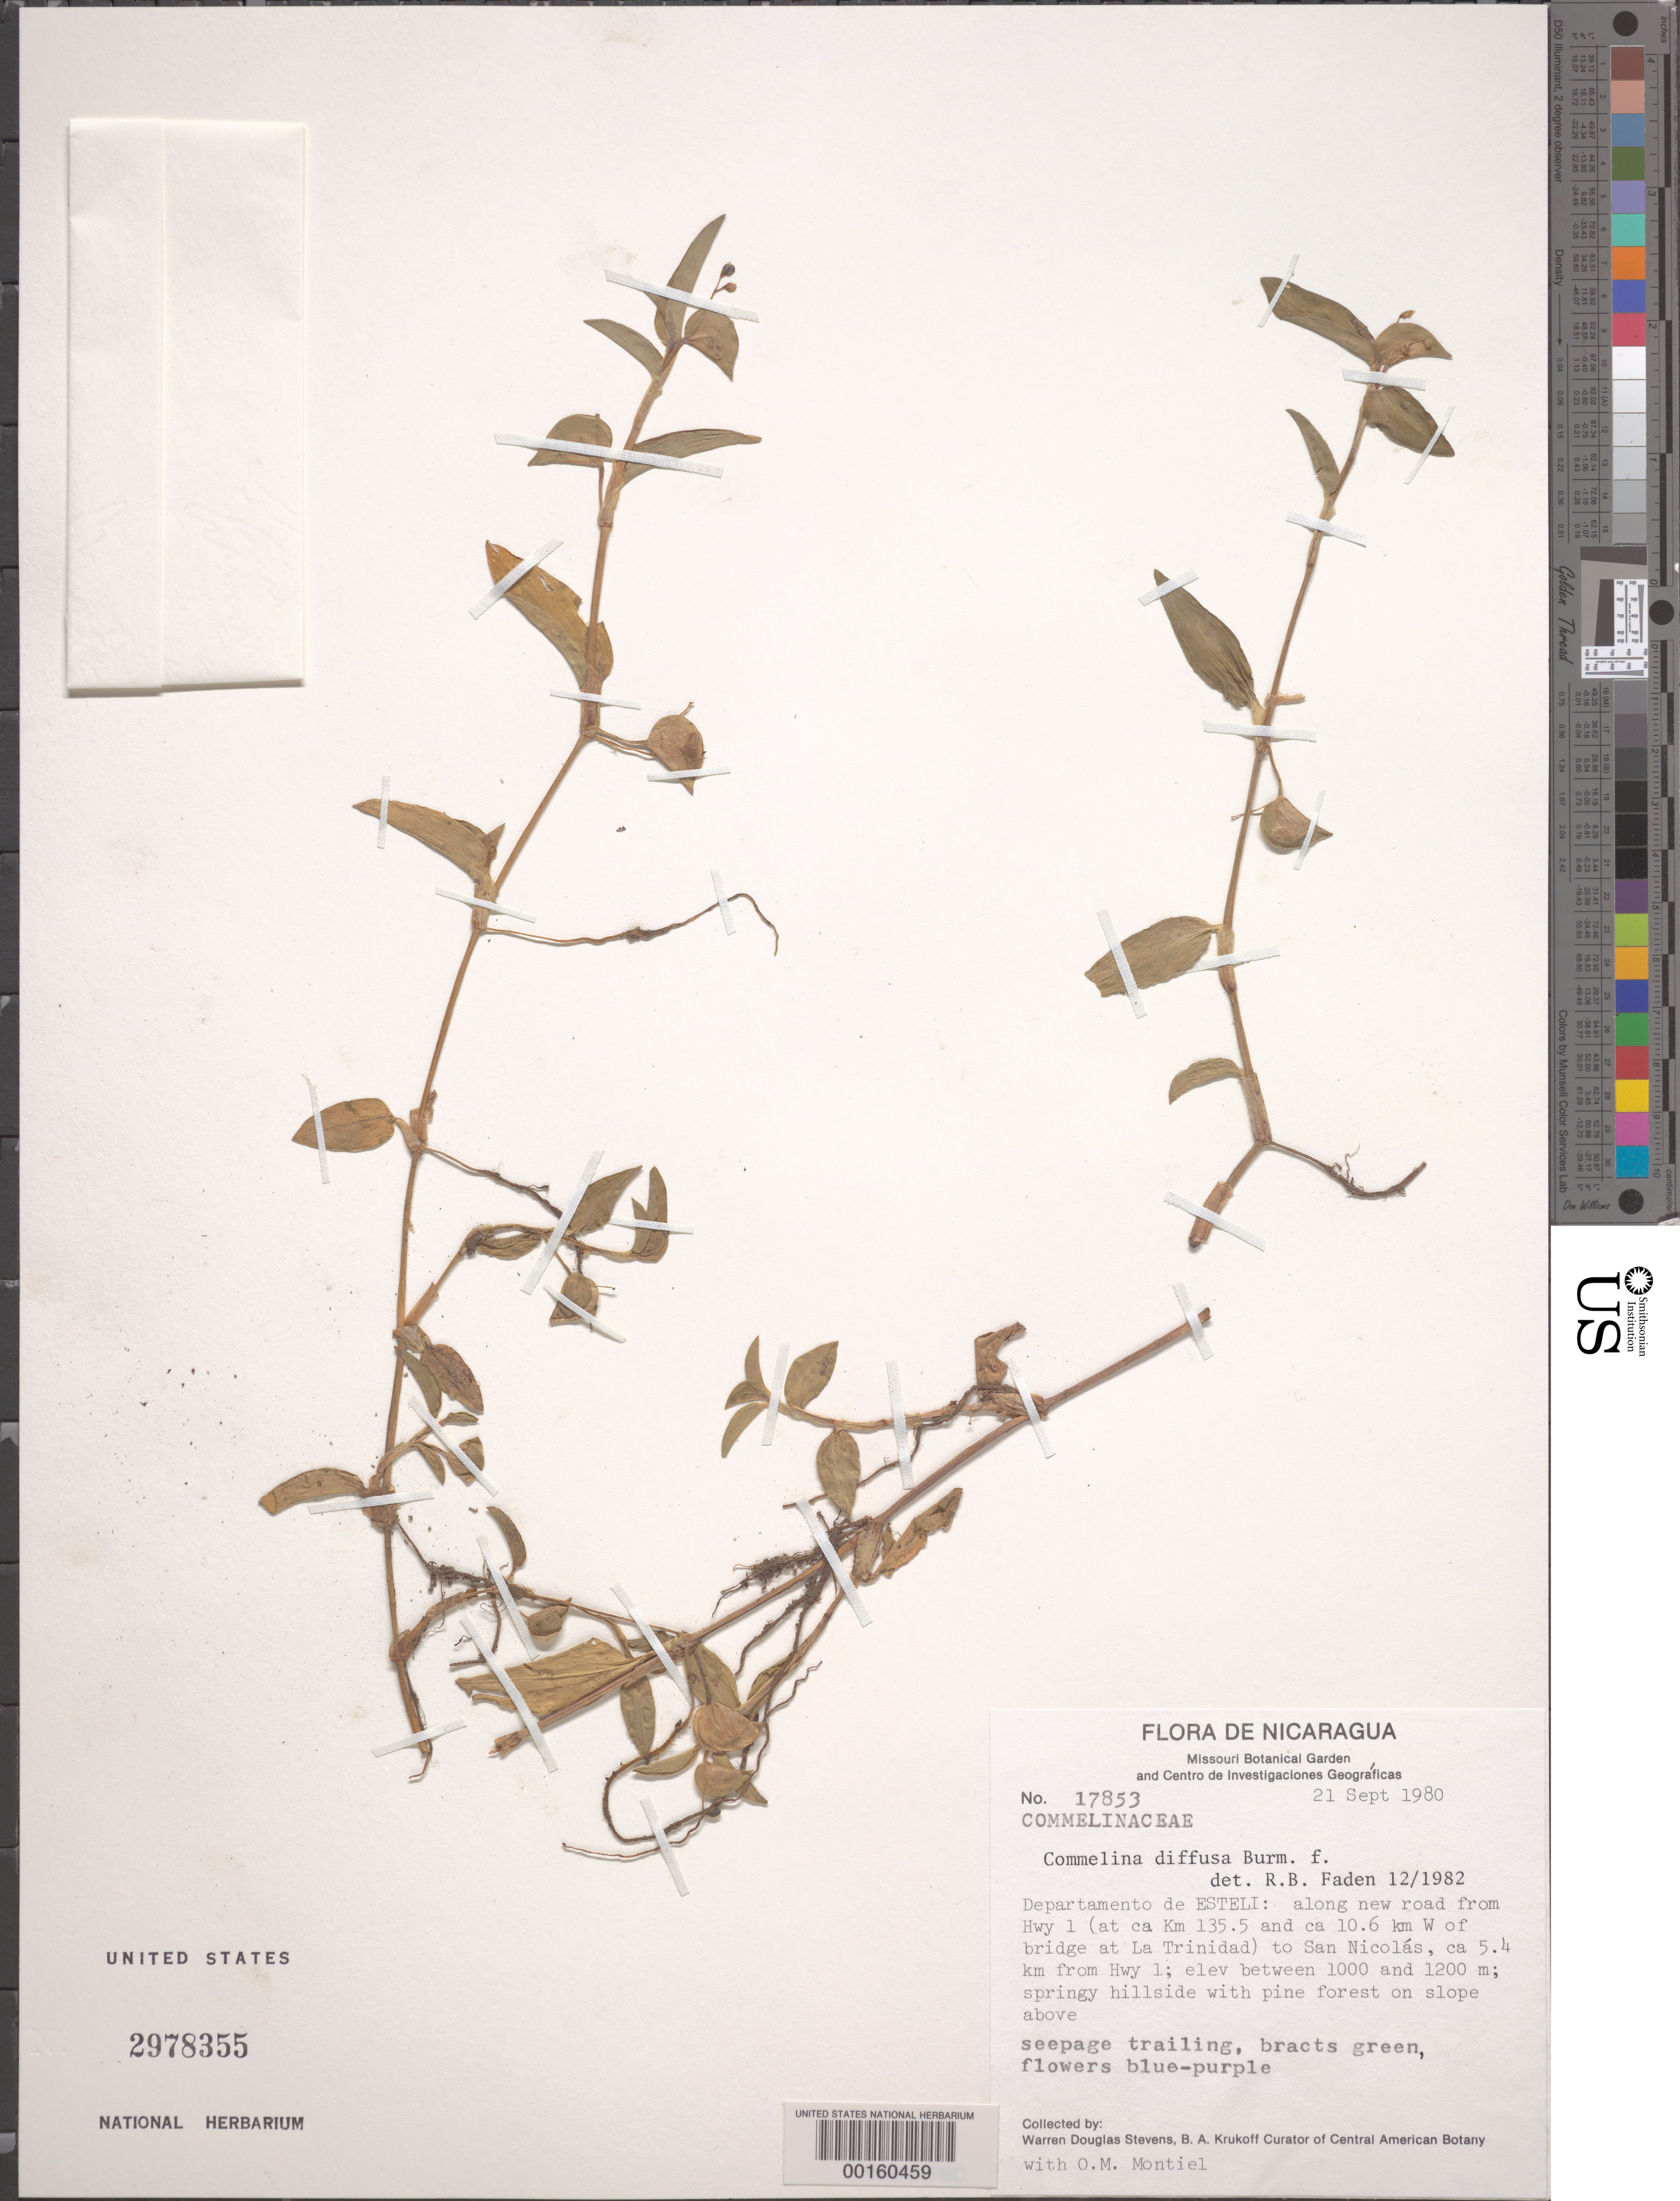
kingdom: Plantae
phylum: Tracheophyta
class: Liliopsida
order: Commelinales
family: Commelinaceae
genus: Commelina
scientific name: Commelina diffusa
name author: Burm. f.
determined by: Faden, Robert B., (US), Smithsonian Institution - National Museum of Natural History (UNITED STATES)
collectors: W. D. Stevens & O. Montiel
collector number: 17853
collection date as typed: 21 Sep 1980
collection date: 1980-09-21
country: Nicaragua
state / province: Estelí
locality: New road from hwy 1 to san nicolas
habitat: Hillside road, pine forest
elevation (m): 1000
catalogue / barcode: US 2978355